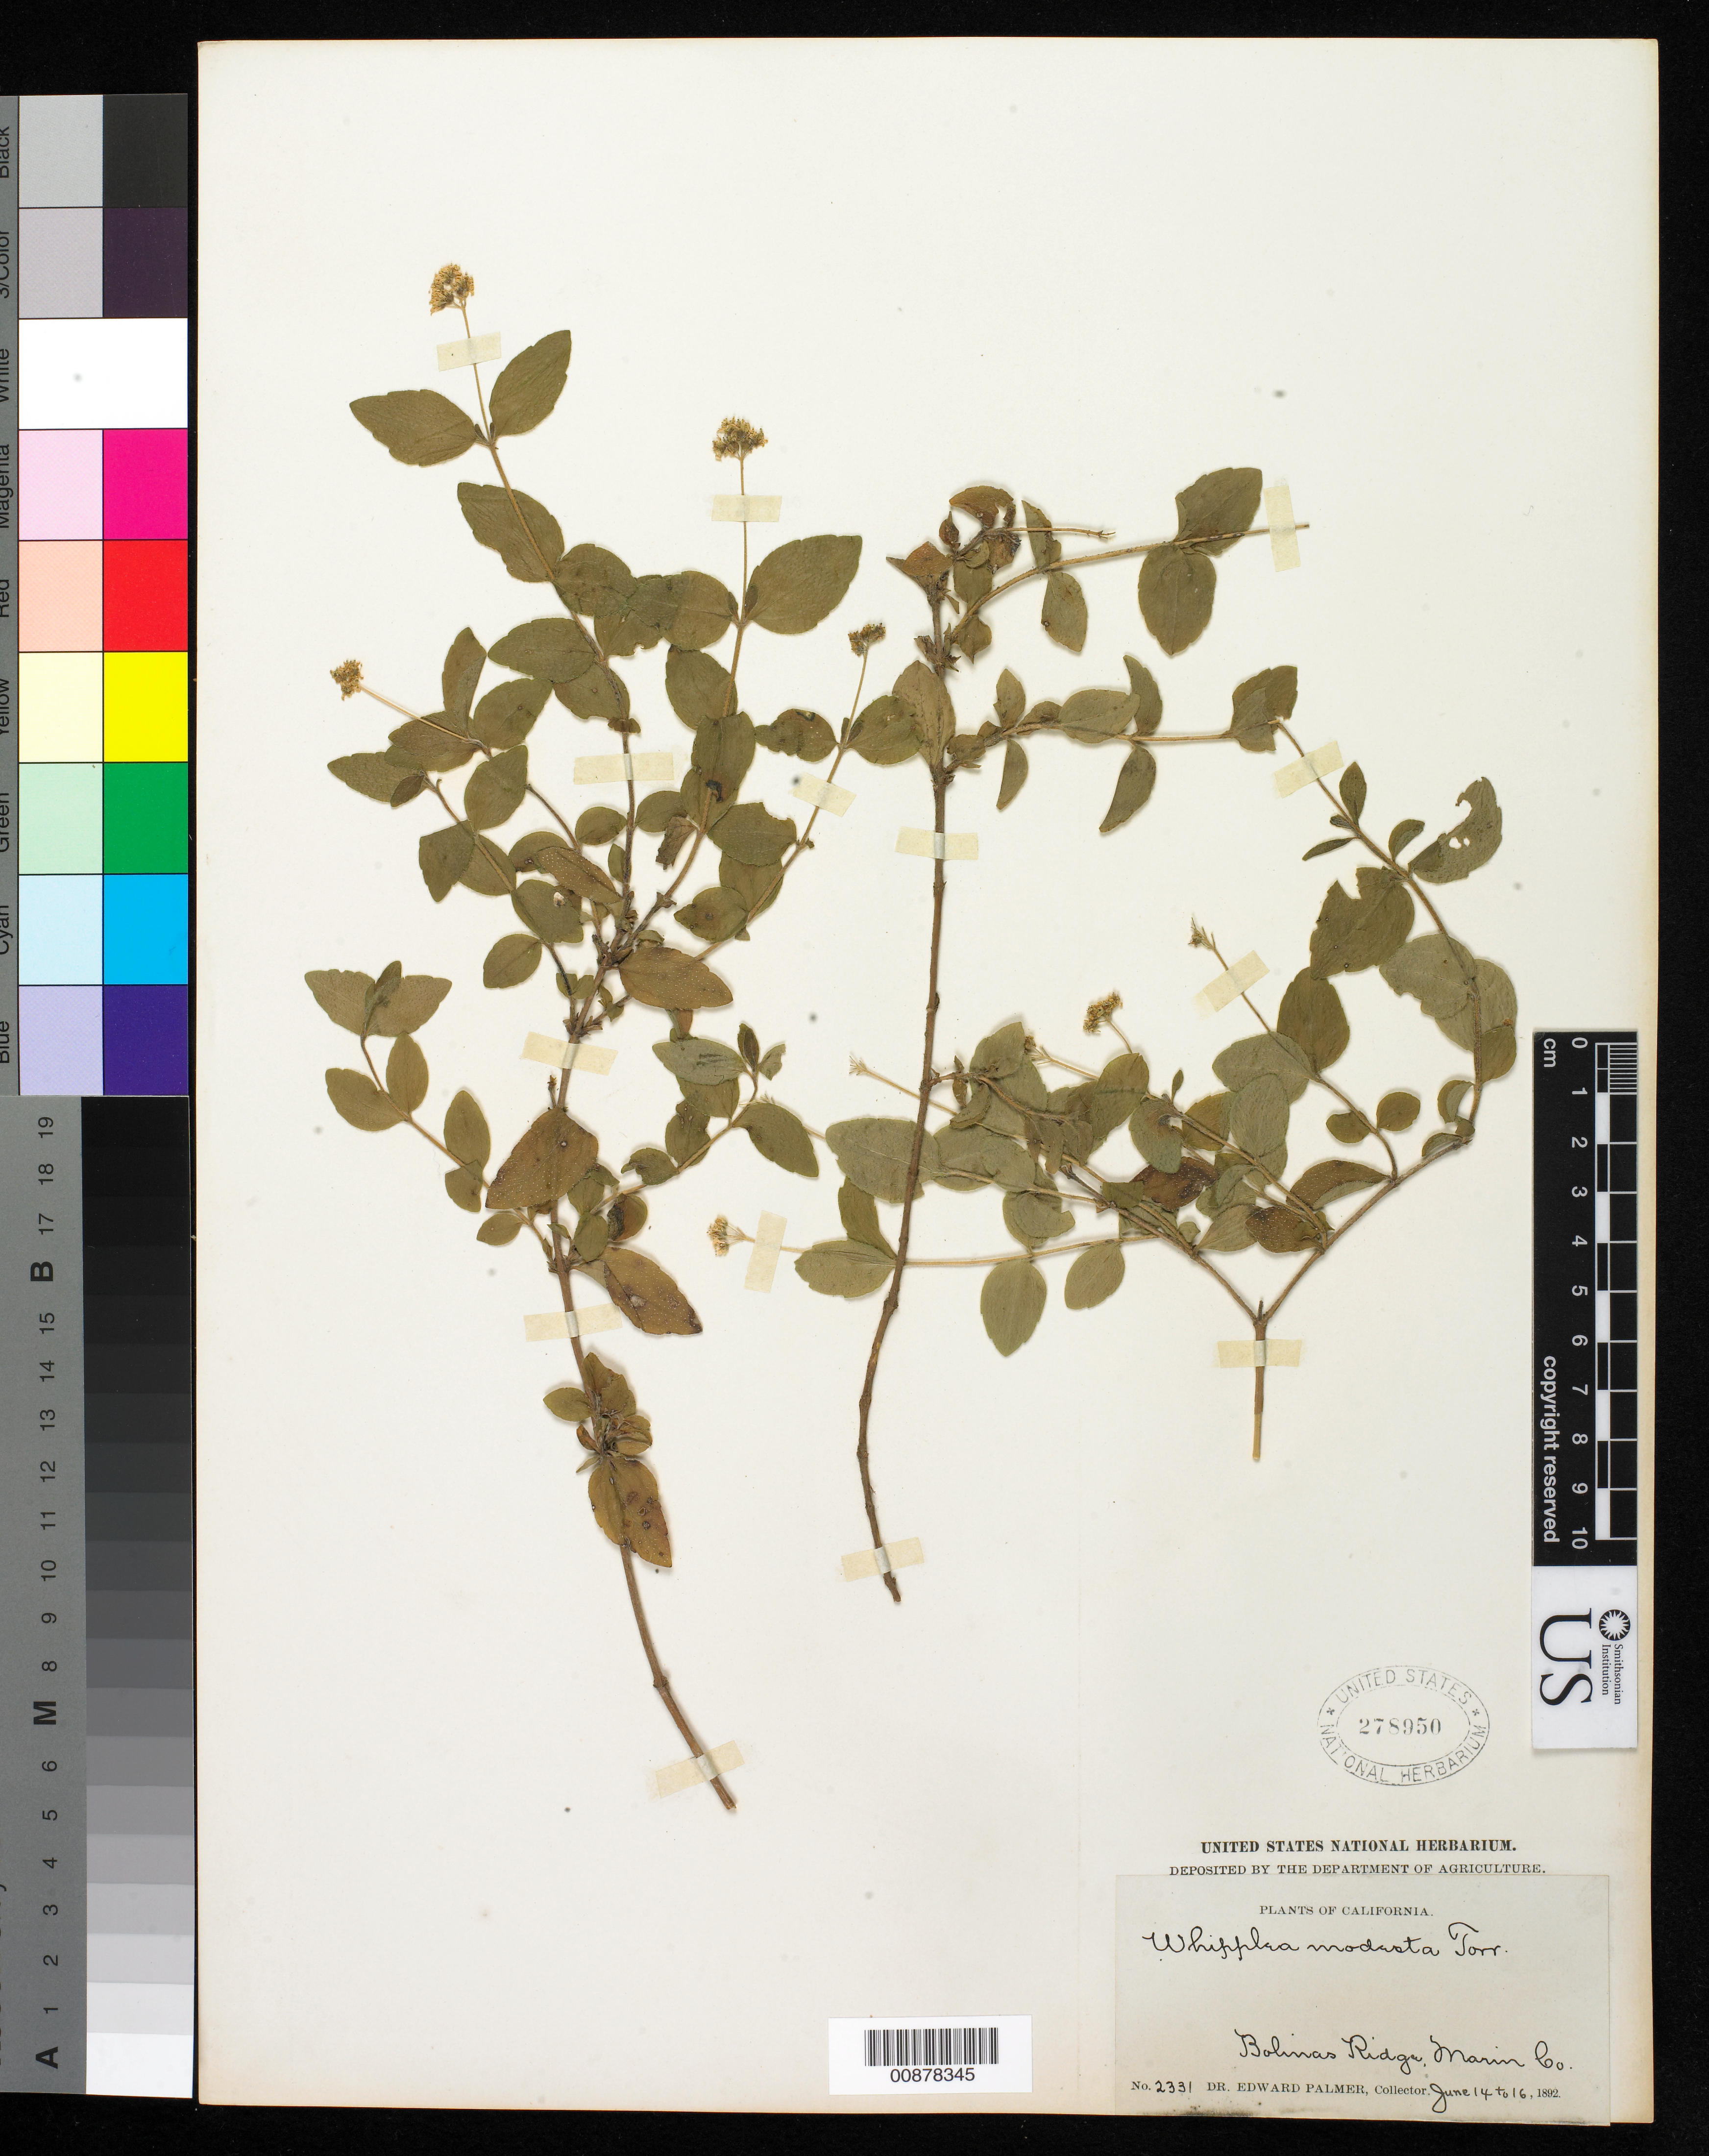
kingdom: Plantae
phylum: Tracheophyta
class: Magnoliopsida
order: Cornales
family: Hydrangeaceae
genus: Whipplea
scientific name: Whipplea modesta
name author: Torr.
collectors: E. Palmer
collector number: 2331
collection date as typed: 14 Jun 1892 to 16 Jun 1892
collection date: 1892-06-14/1892-06-16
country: United States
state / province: California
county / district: Marin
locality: Bolinas Ridge, Marin County, California.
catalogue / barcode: US 278950